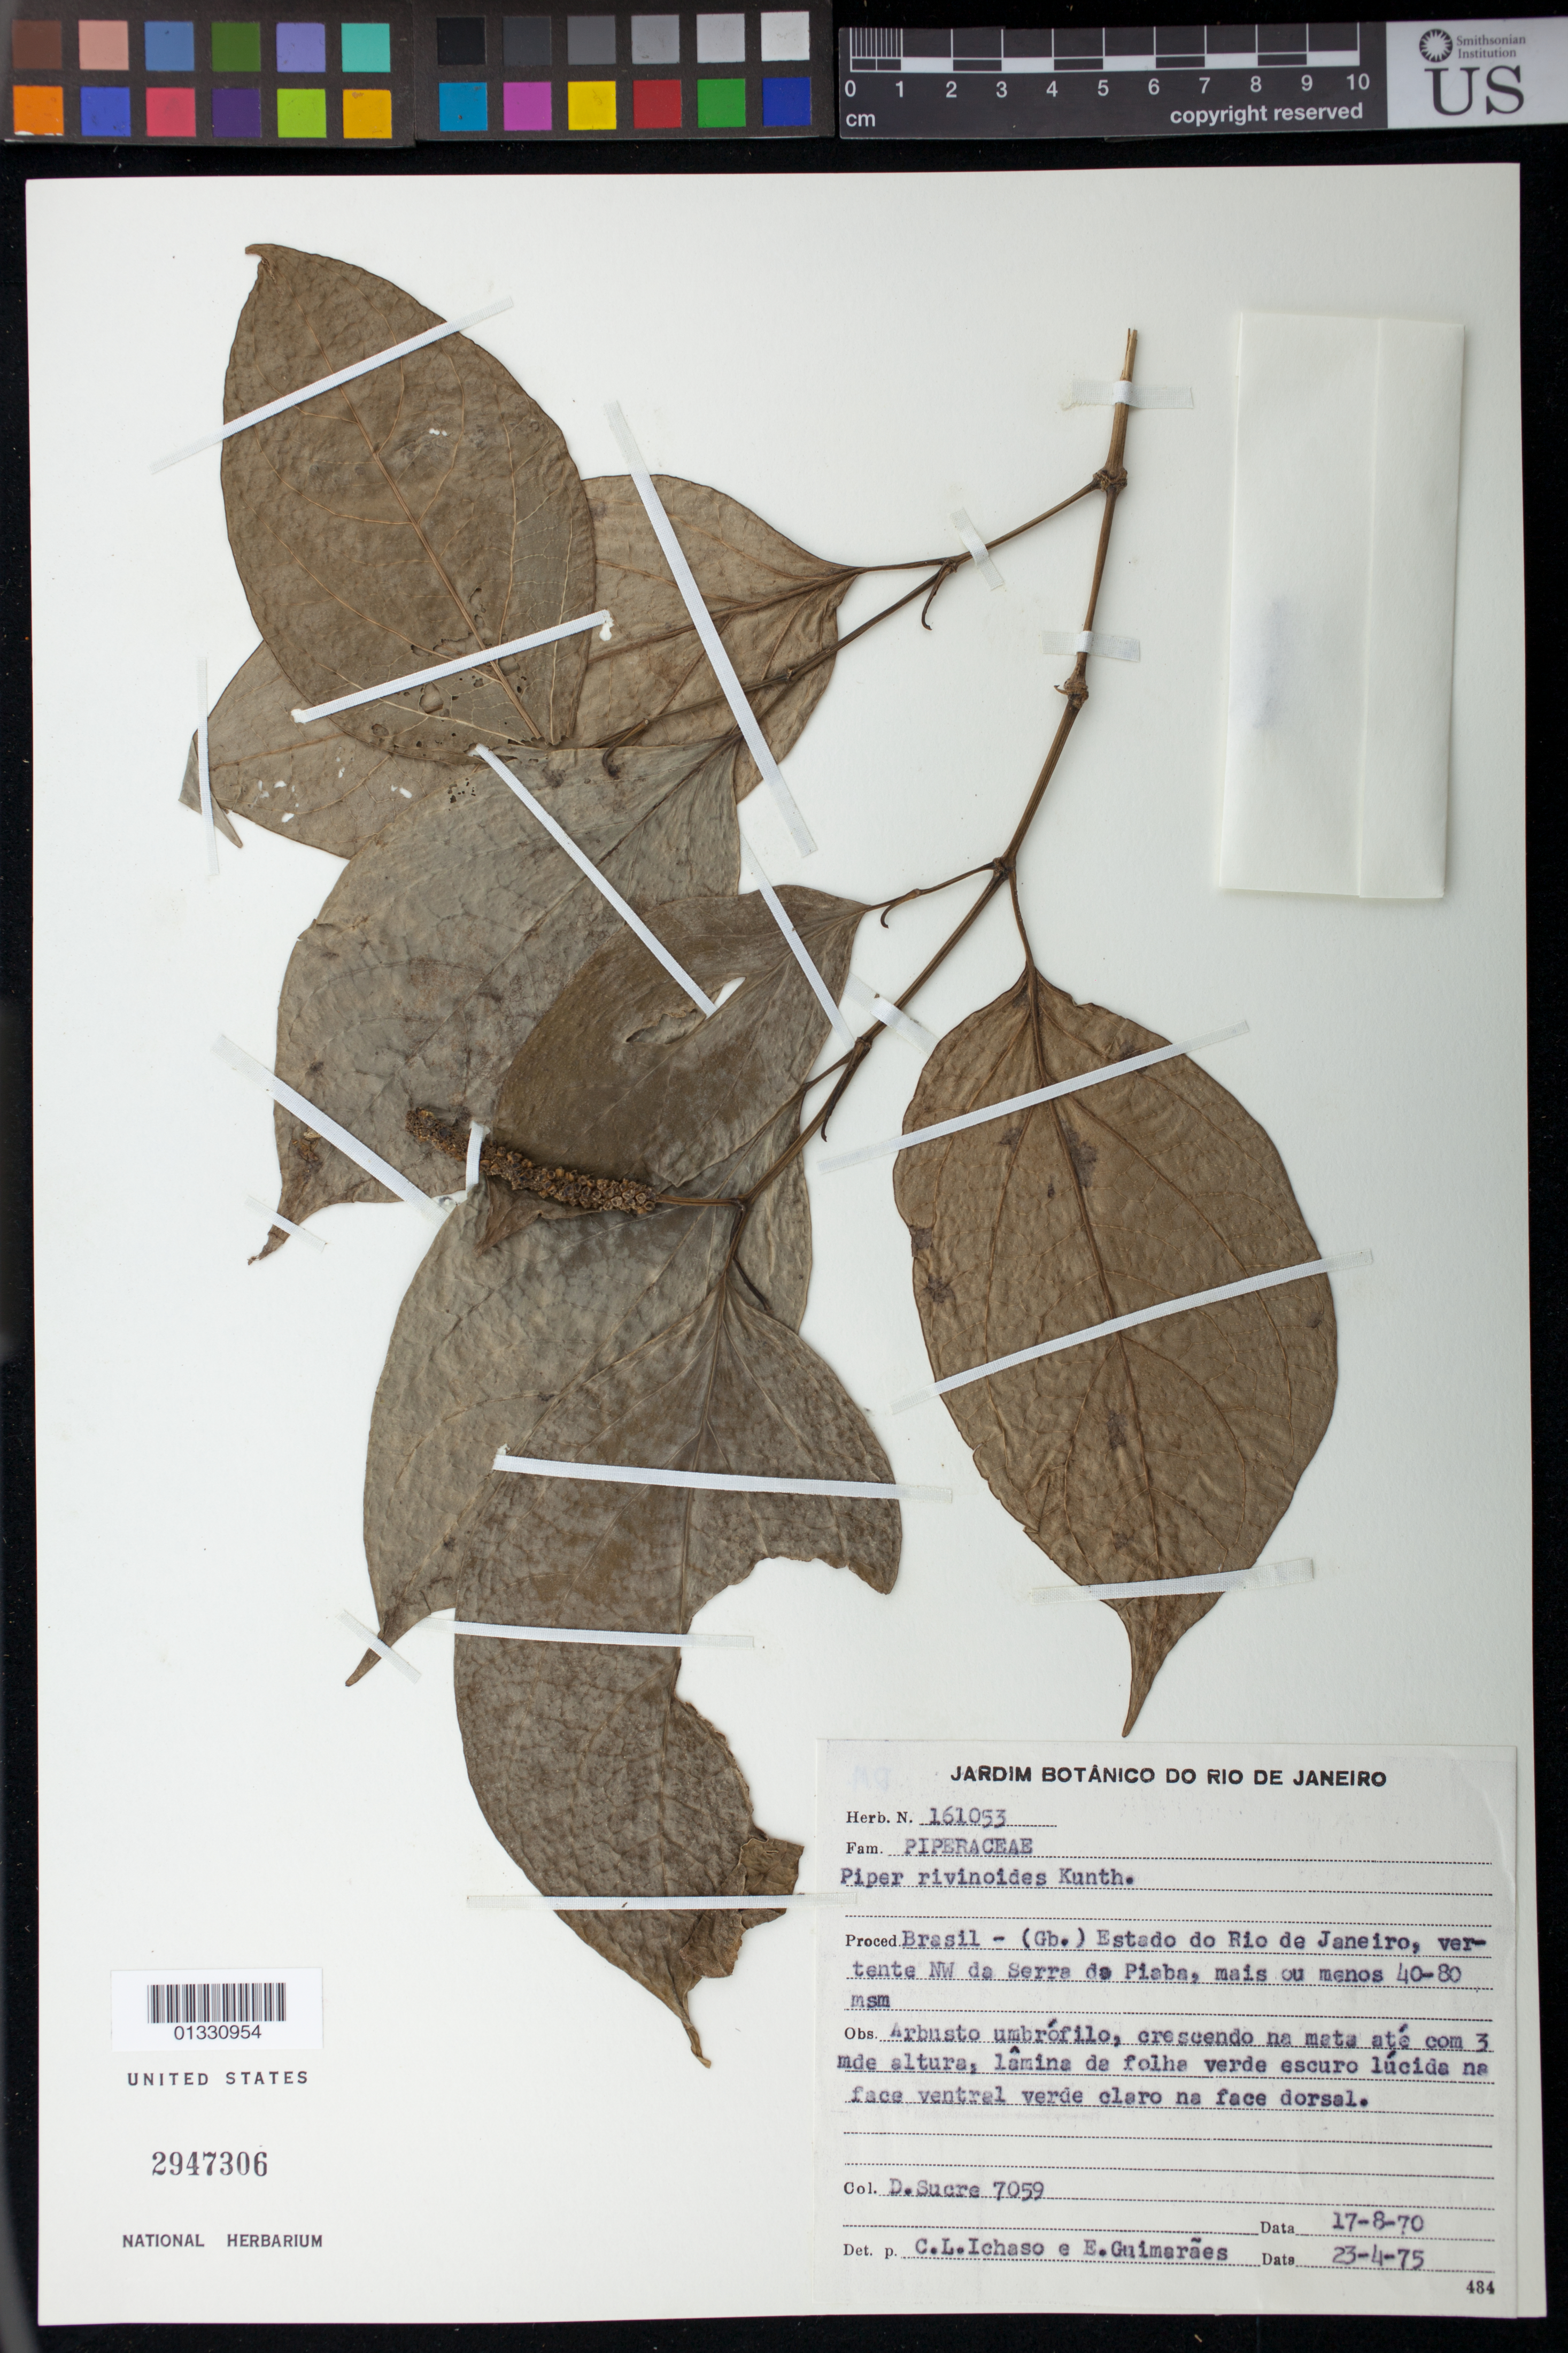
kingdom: Plantae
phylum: Tracheophyta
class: Magnoliopsida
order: Piperales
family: Piperaceae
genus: Piper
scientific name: Piper rivinoides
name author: Kunth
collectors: D. Sucre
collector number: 7059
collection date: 1970-08-17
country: Brazil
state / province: Rio de Janeiro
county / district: Rio de Janeiro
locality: Vertente NW de Serra do Piaba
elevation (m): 40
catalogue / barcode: US 2947306